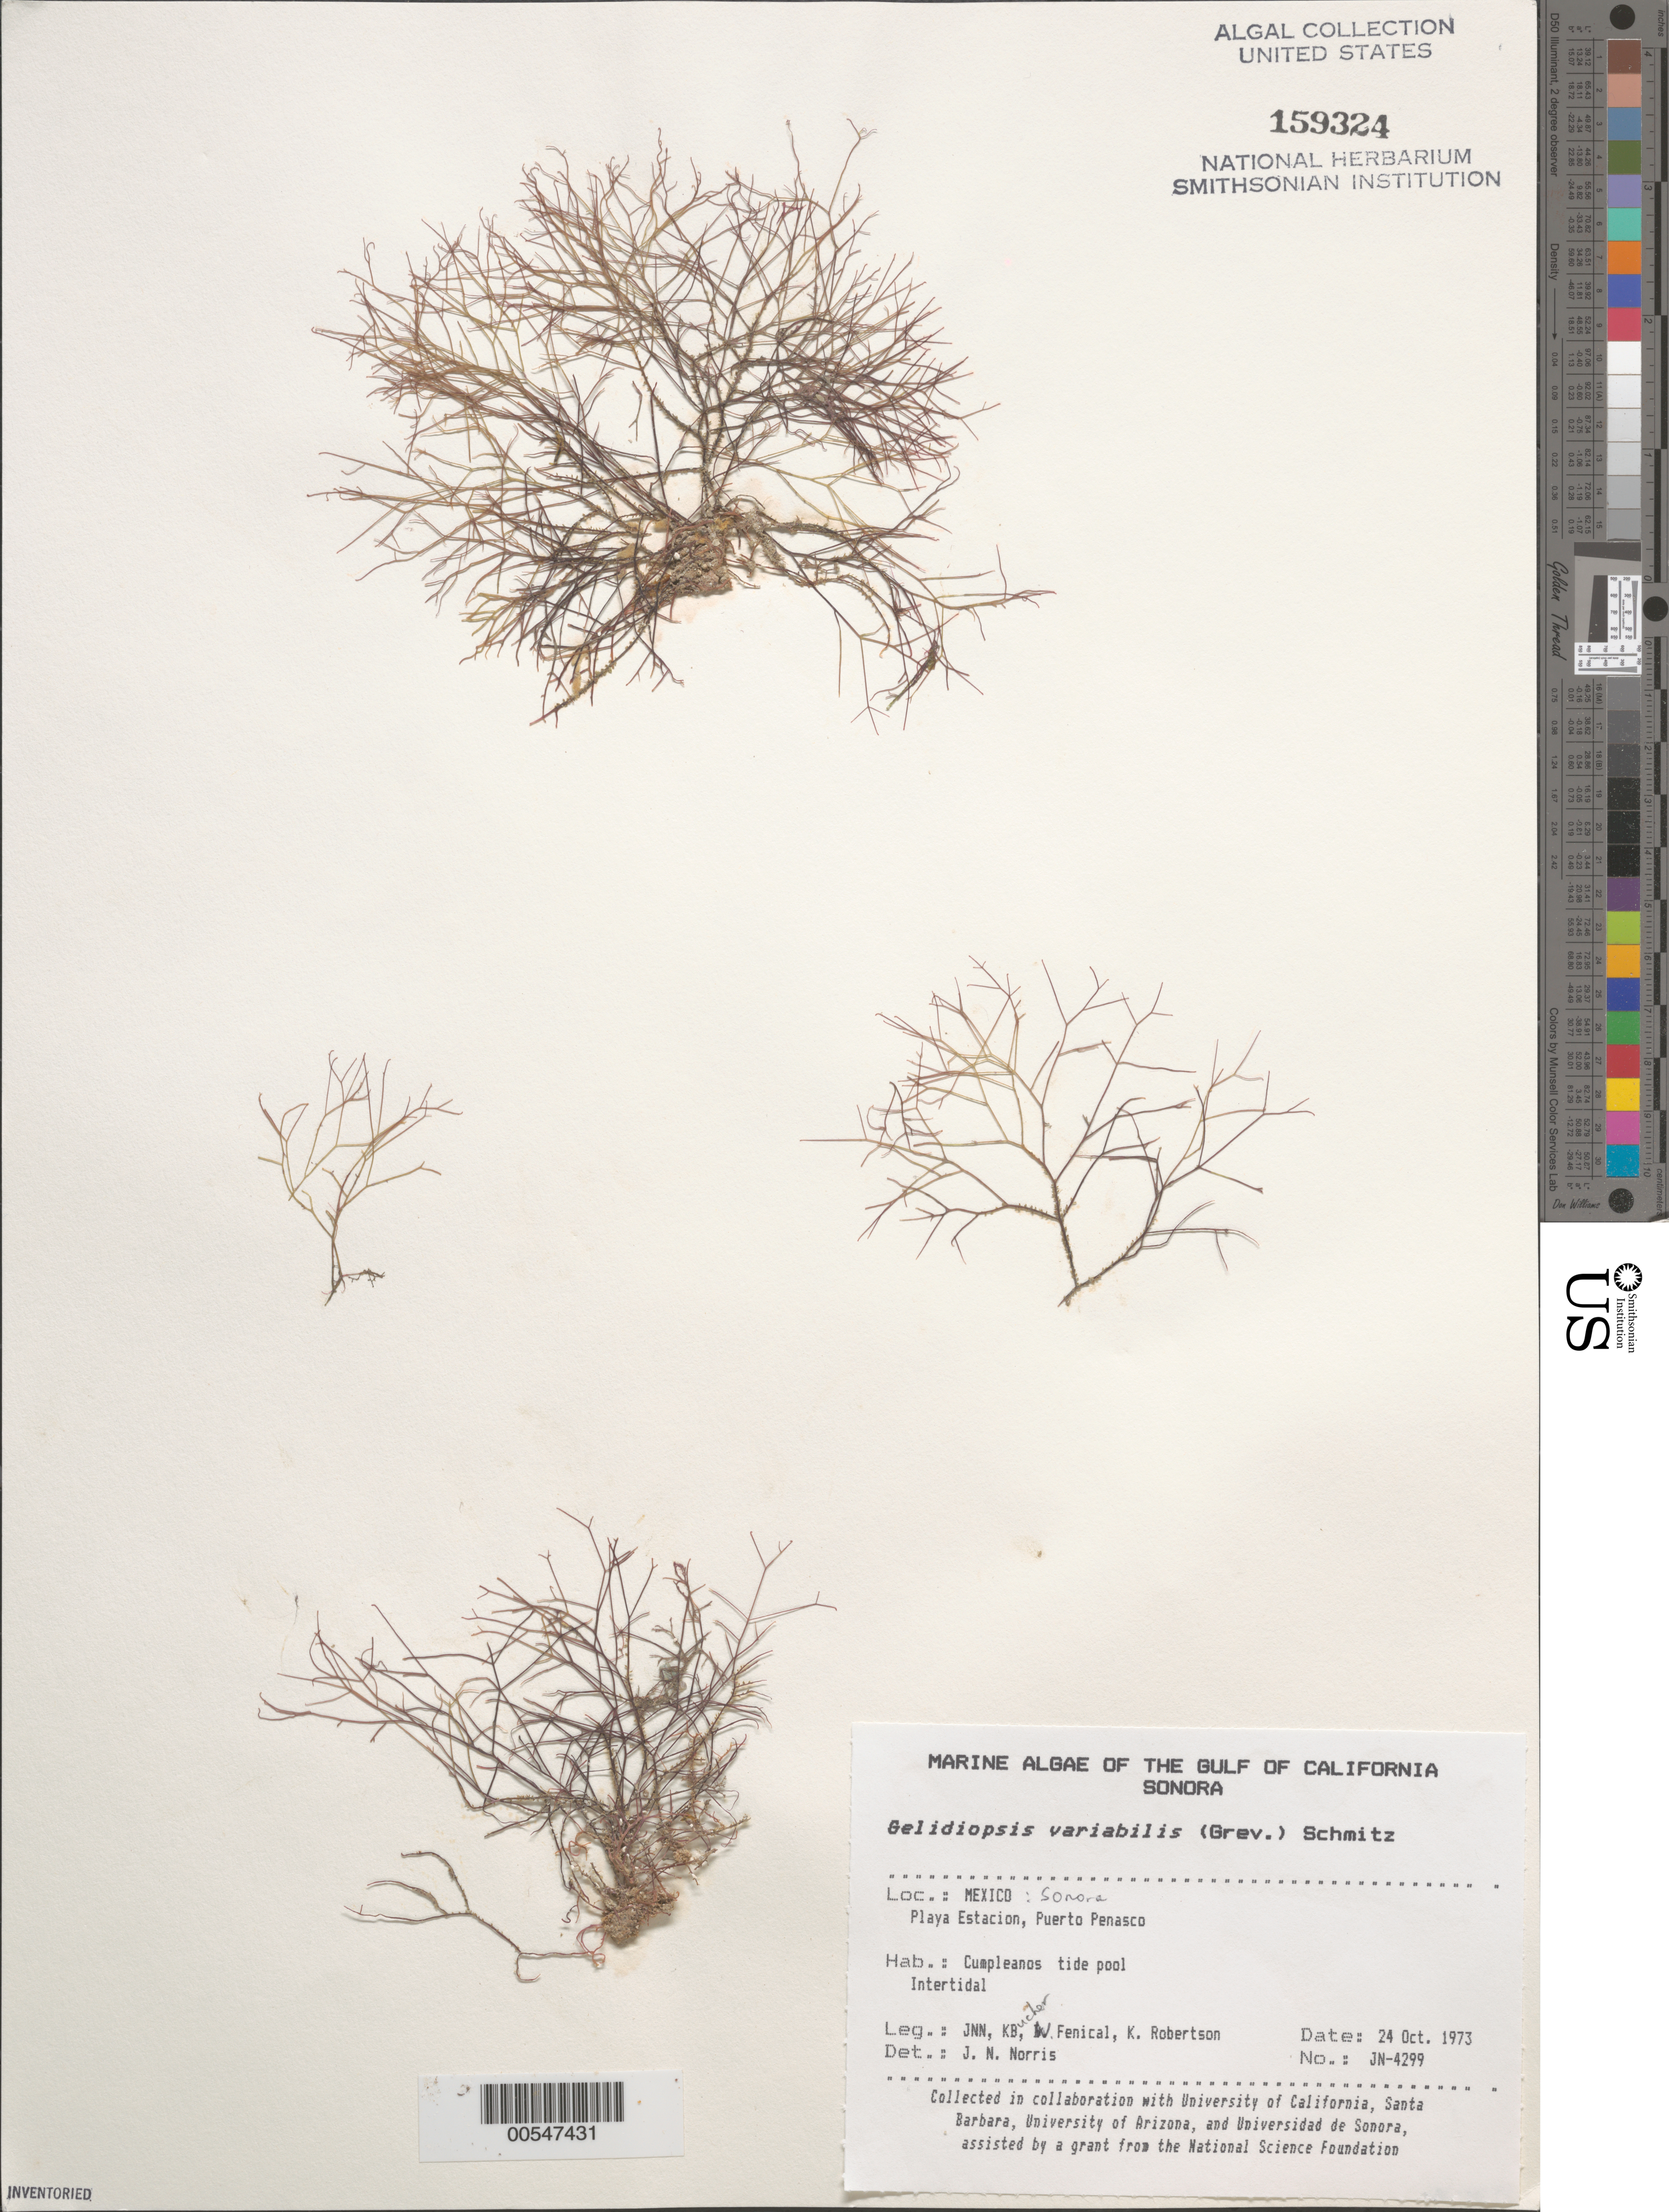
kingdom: Plantae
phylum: Rhodophyta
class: Florideophyceae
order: Rhodymeniales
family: Lomentariaceae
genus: Ceratodictyon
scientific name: Ceratodictyon variabile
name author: (J. Agardh) R.E. Norris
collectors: J. N. Norris, K. E. Bucher, W. Fenical & K. Robertson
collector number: JN-4299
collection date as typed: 24 Oct 1973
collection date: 1973-10-24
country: Mexico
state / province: Sonora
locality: Playa Estacion, Puerto Penasco, Cumpleanos Tide Pool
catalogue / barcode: US 159324